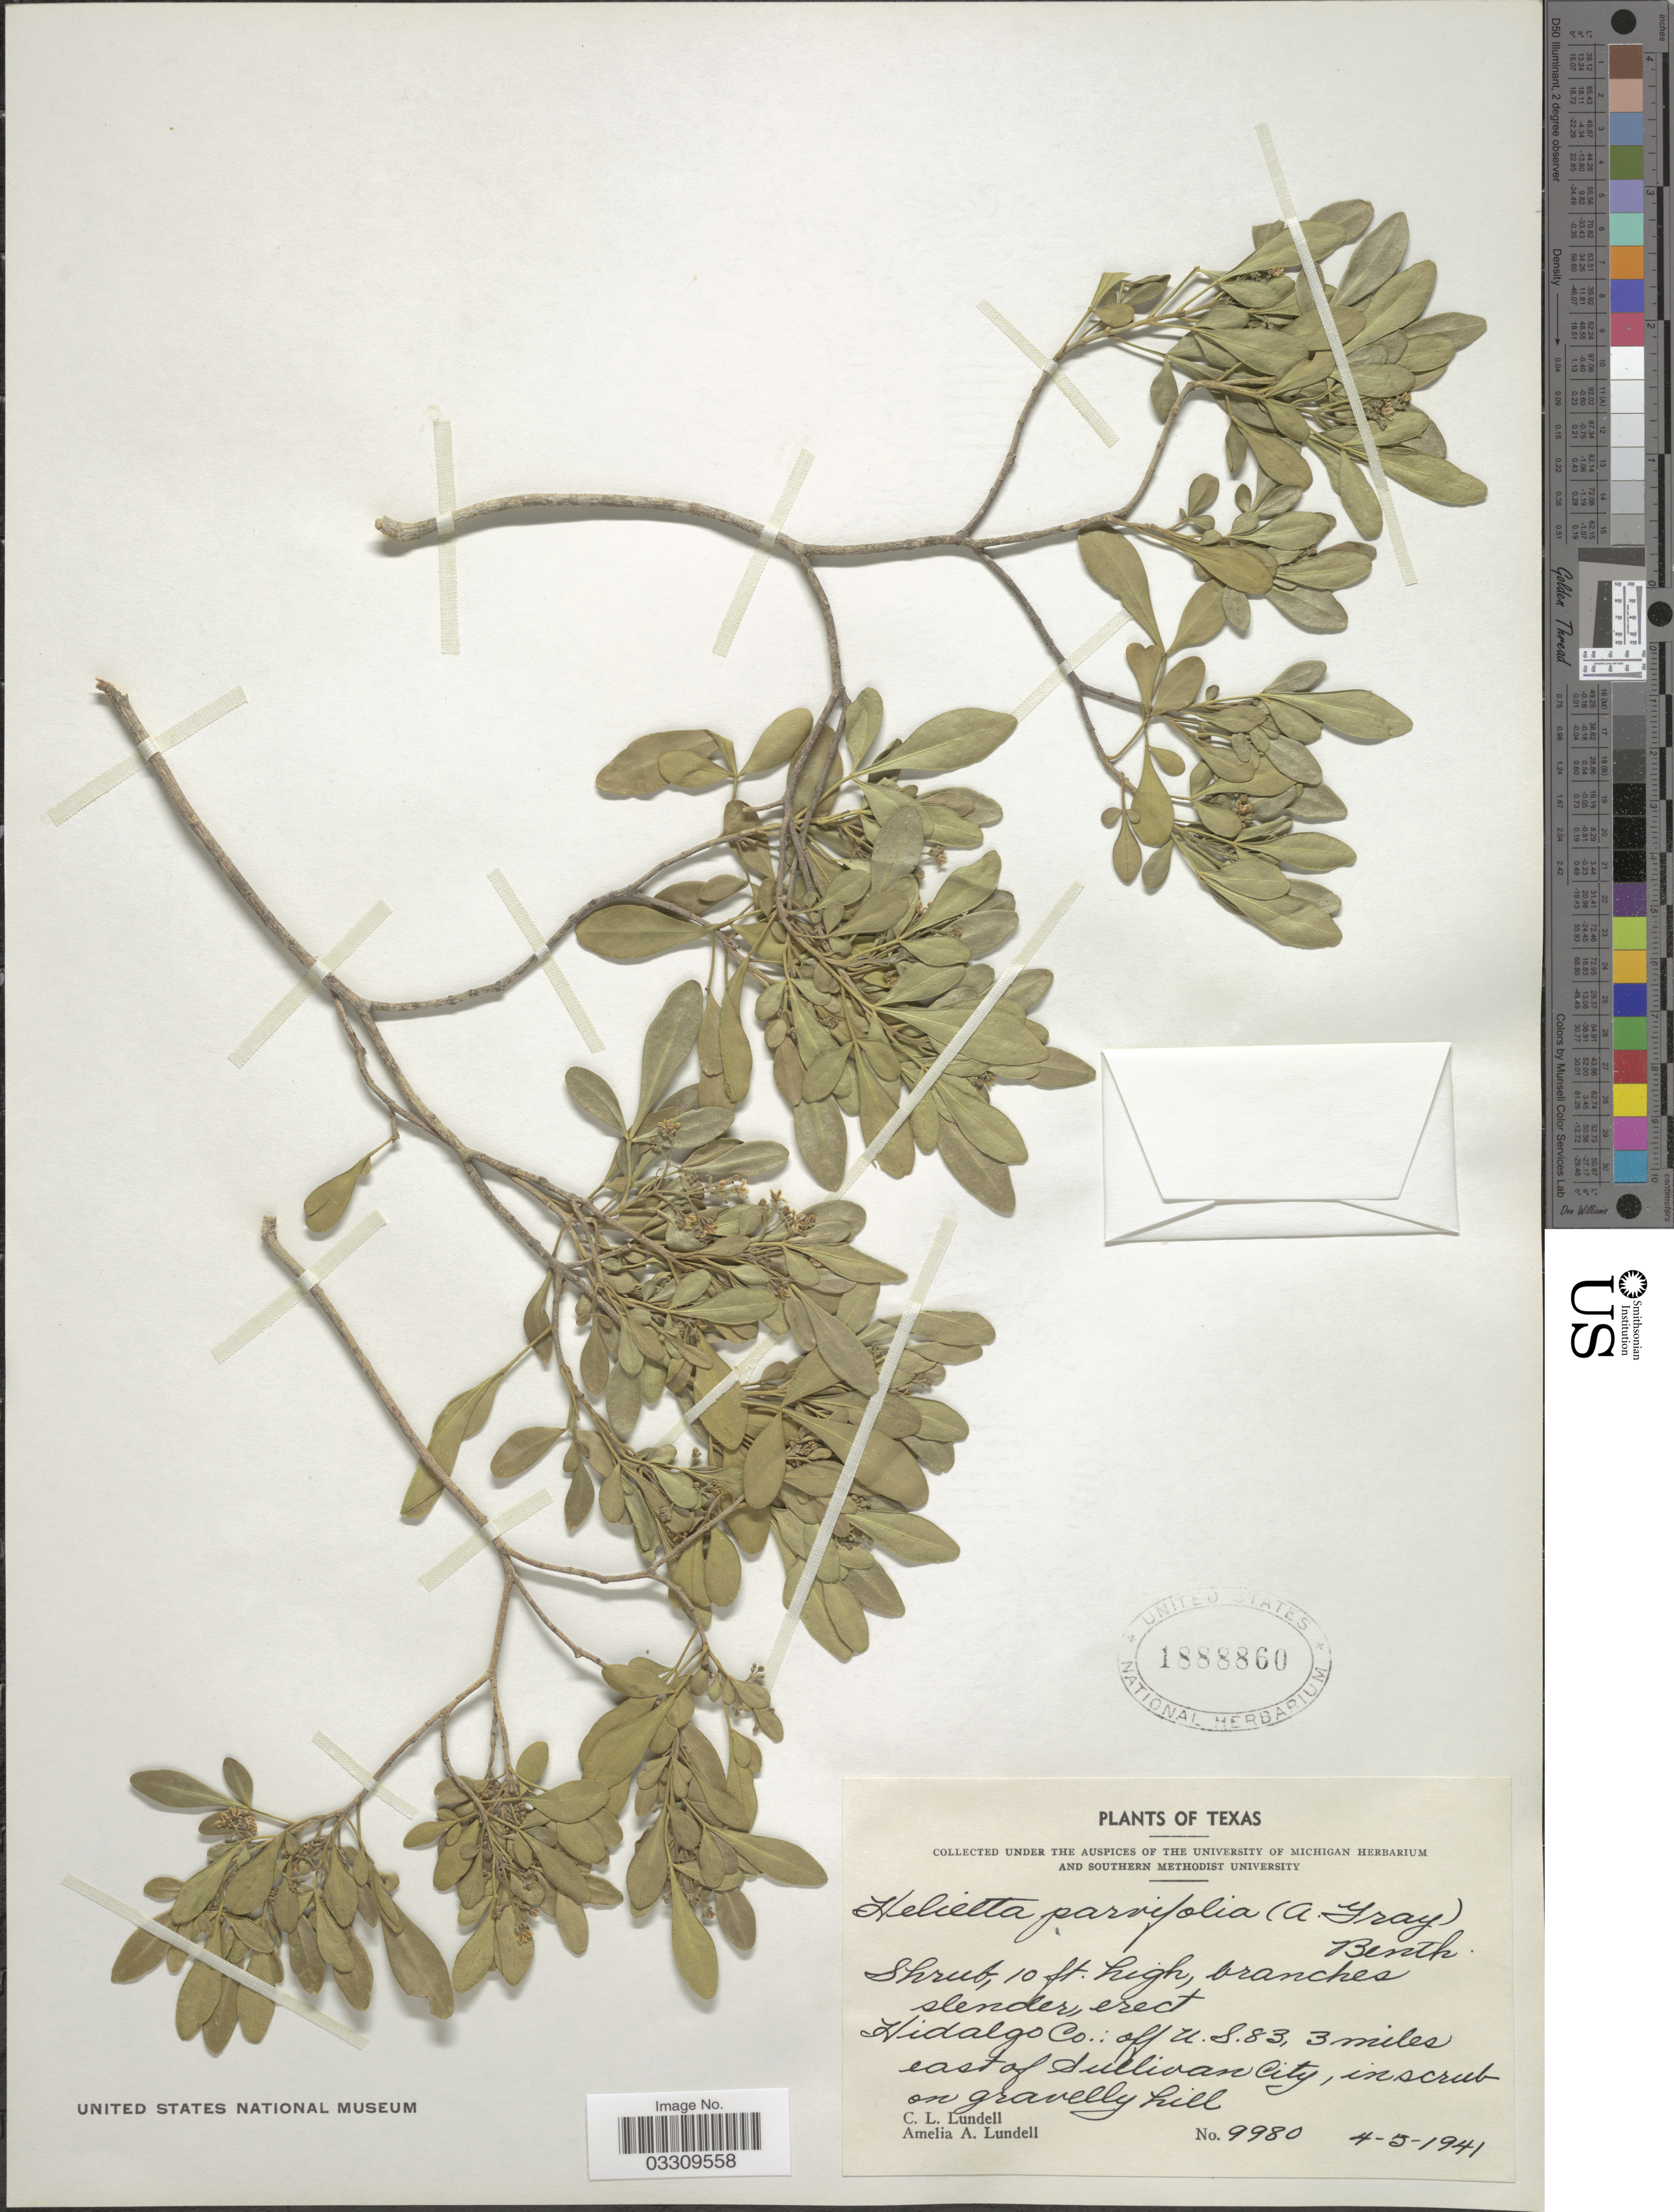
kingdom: Plantae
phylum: Tracheophyta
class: Magnoliopsida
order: Sapindales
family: Rutaceae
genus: Helietta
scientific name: Helietta parvifolia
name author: (A. Gray ex Hemsl.) Benth.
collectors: C. L. Lundell & A. A. Lundell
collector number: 9980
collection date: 1941-04-05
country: United States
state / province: Texas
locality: Hidalgo Co.: off U.S.83, 3 miles east of Sullivan City.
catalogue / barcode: US 1888860